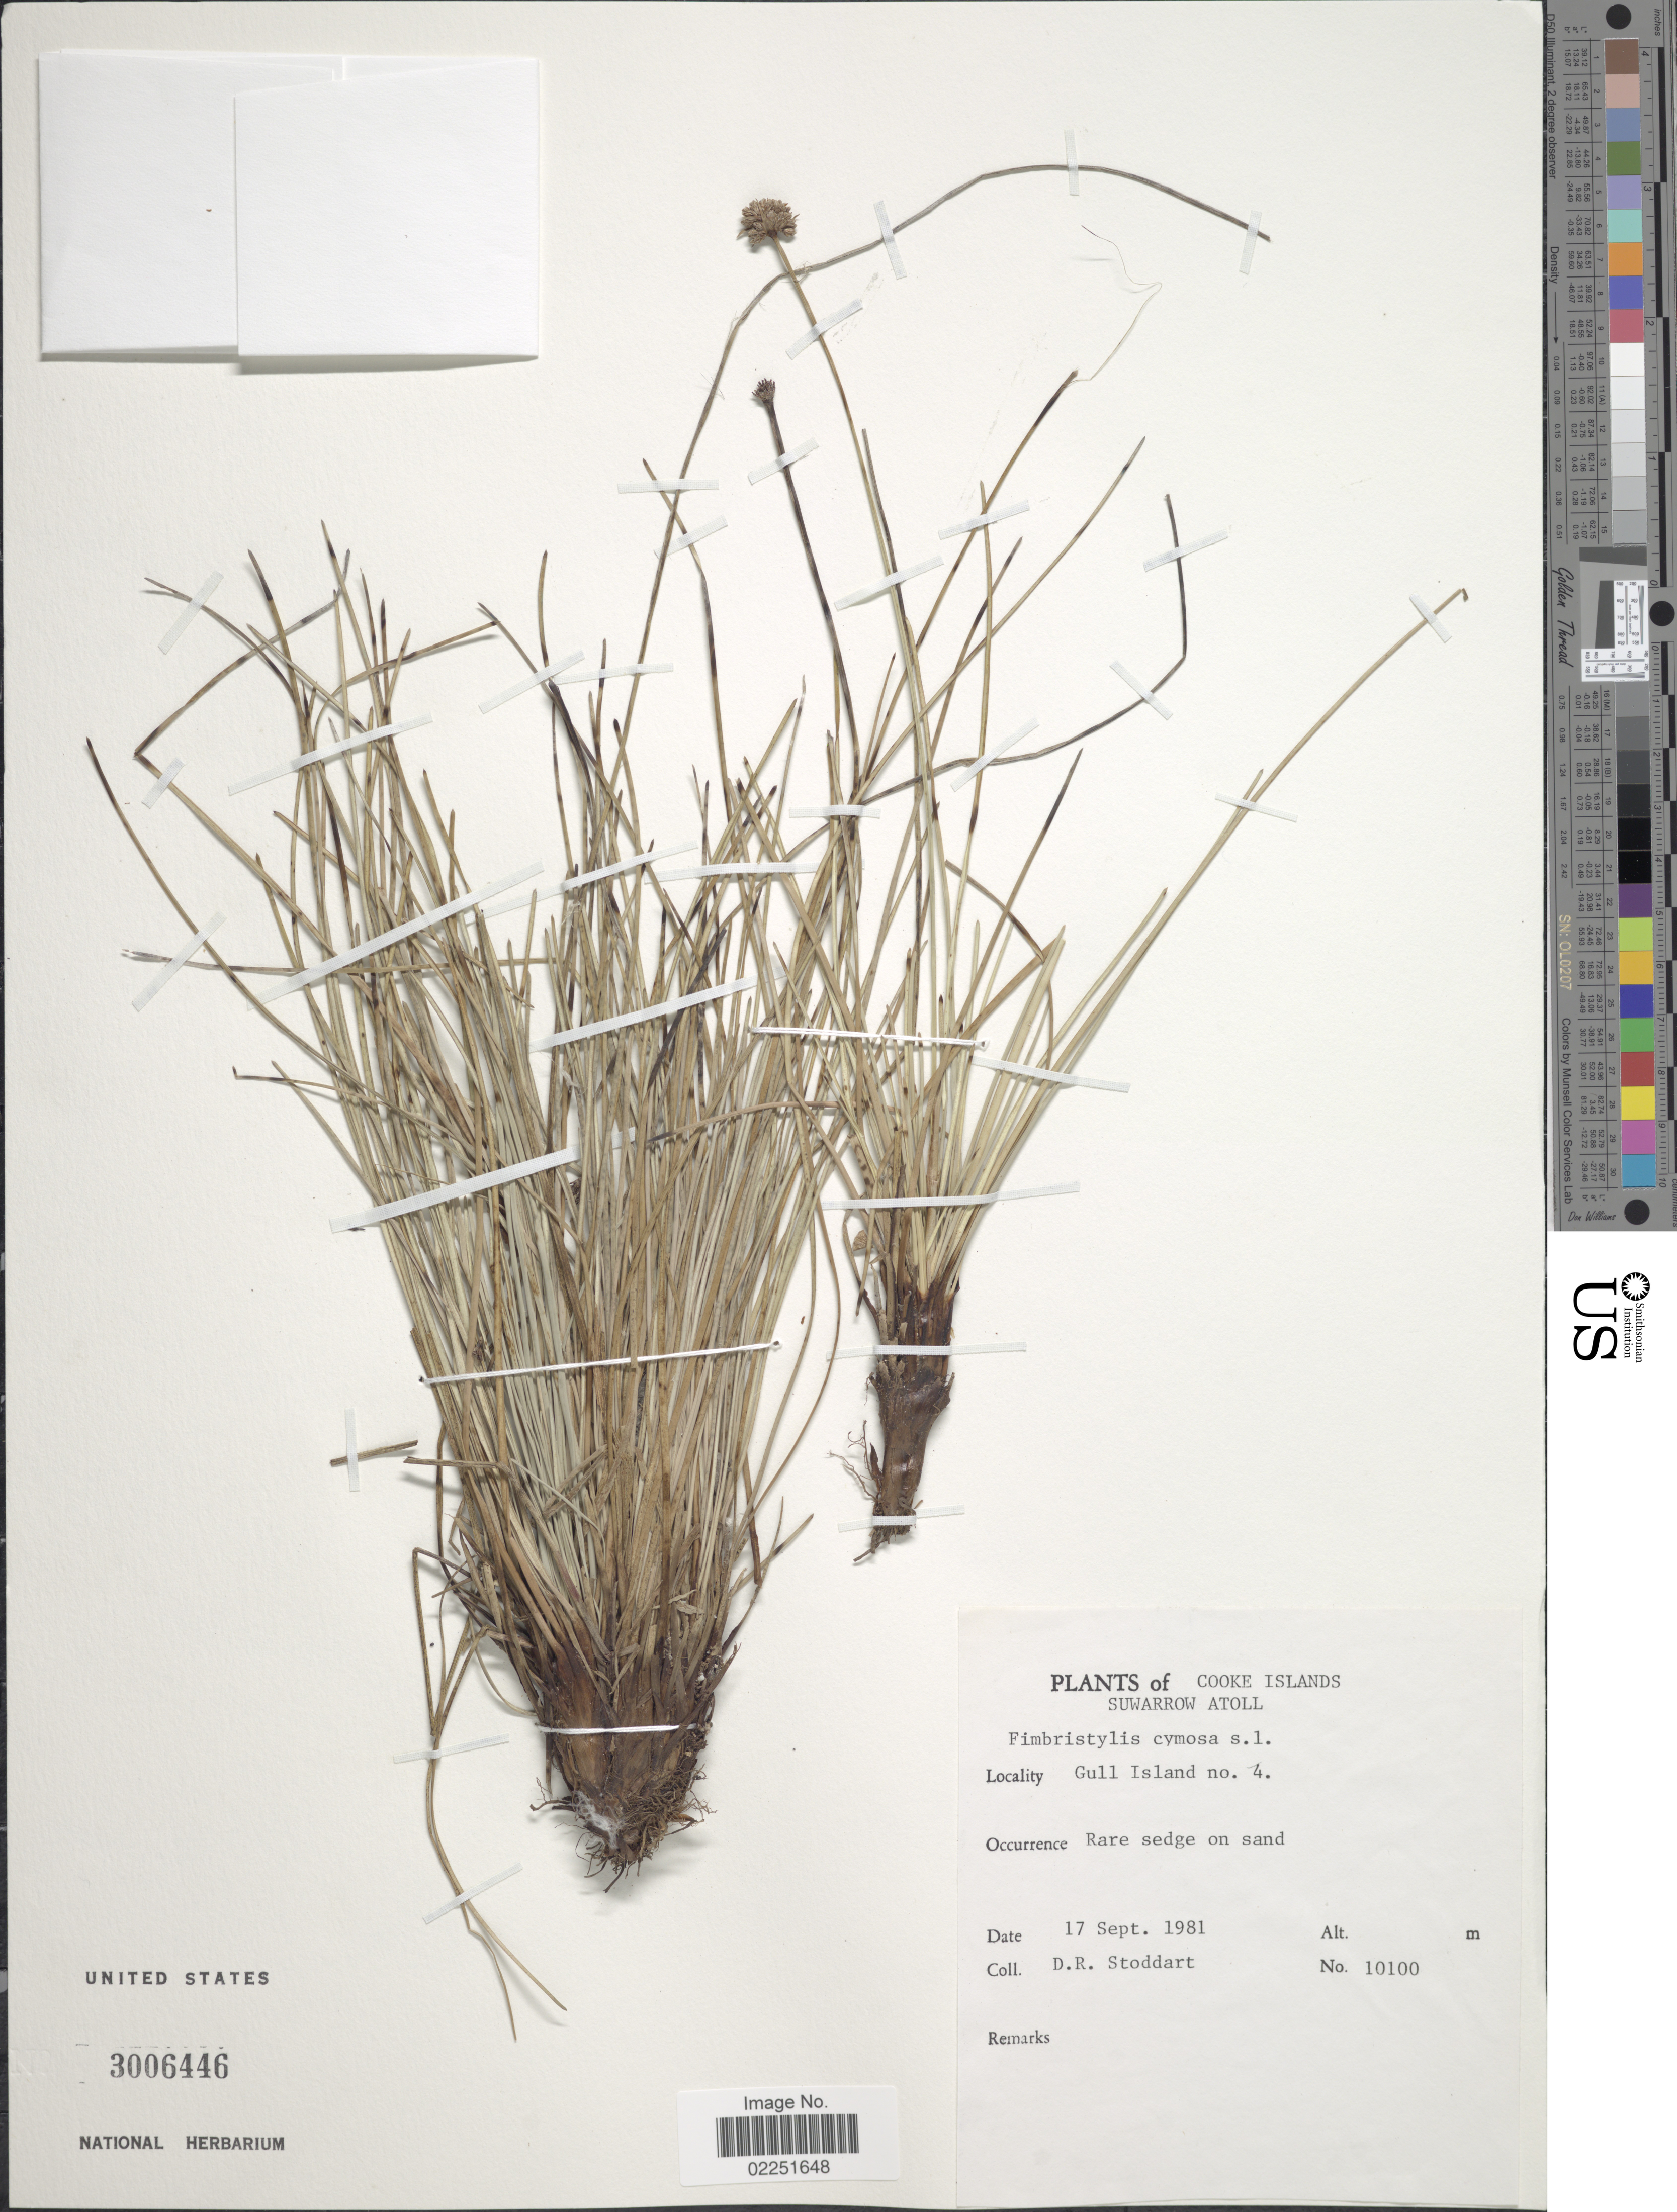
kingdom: Plantae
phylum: Tracheophyta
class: Liliopsida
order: Poales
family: Cyperaceae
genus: Fimbristylis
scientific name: Fimbristylis cymosa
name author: R. Br.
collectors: D. R. Stoddart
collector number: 10100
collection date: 1981-09-17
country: Cook Islands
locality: Cooke Islands, Suwarrow Atoll. Gull Island no. 4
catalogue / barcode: US 3006446